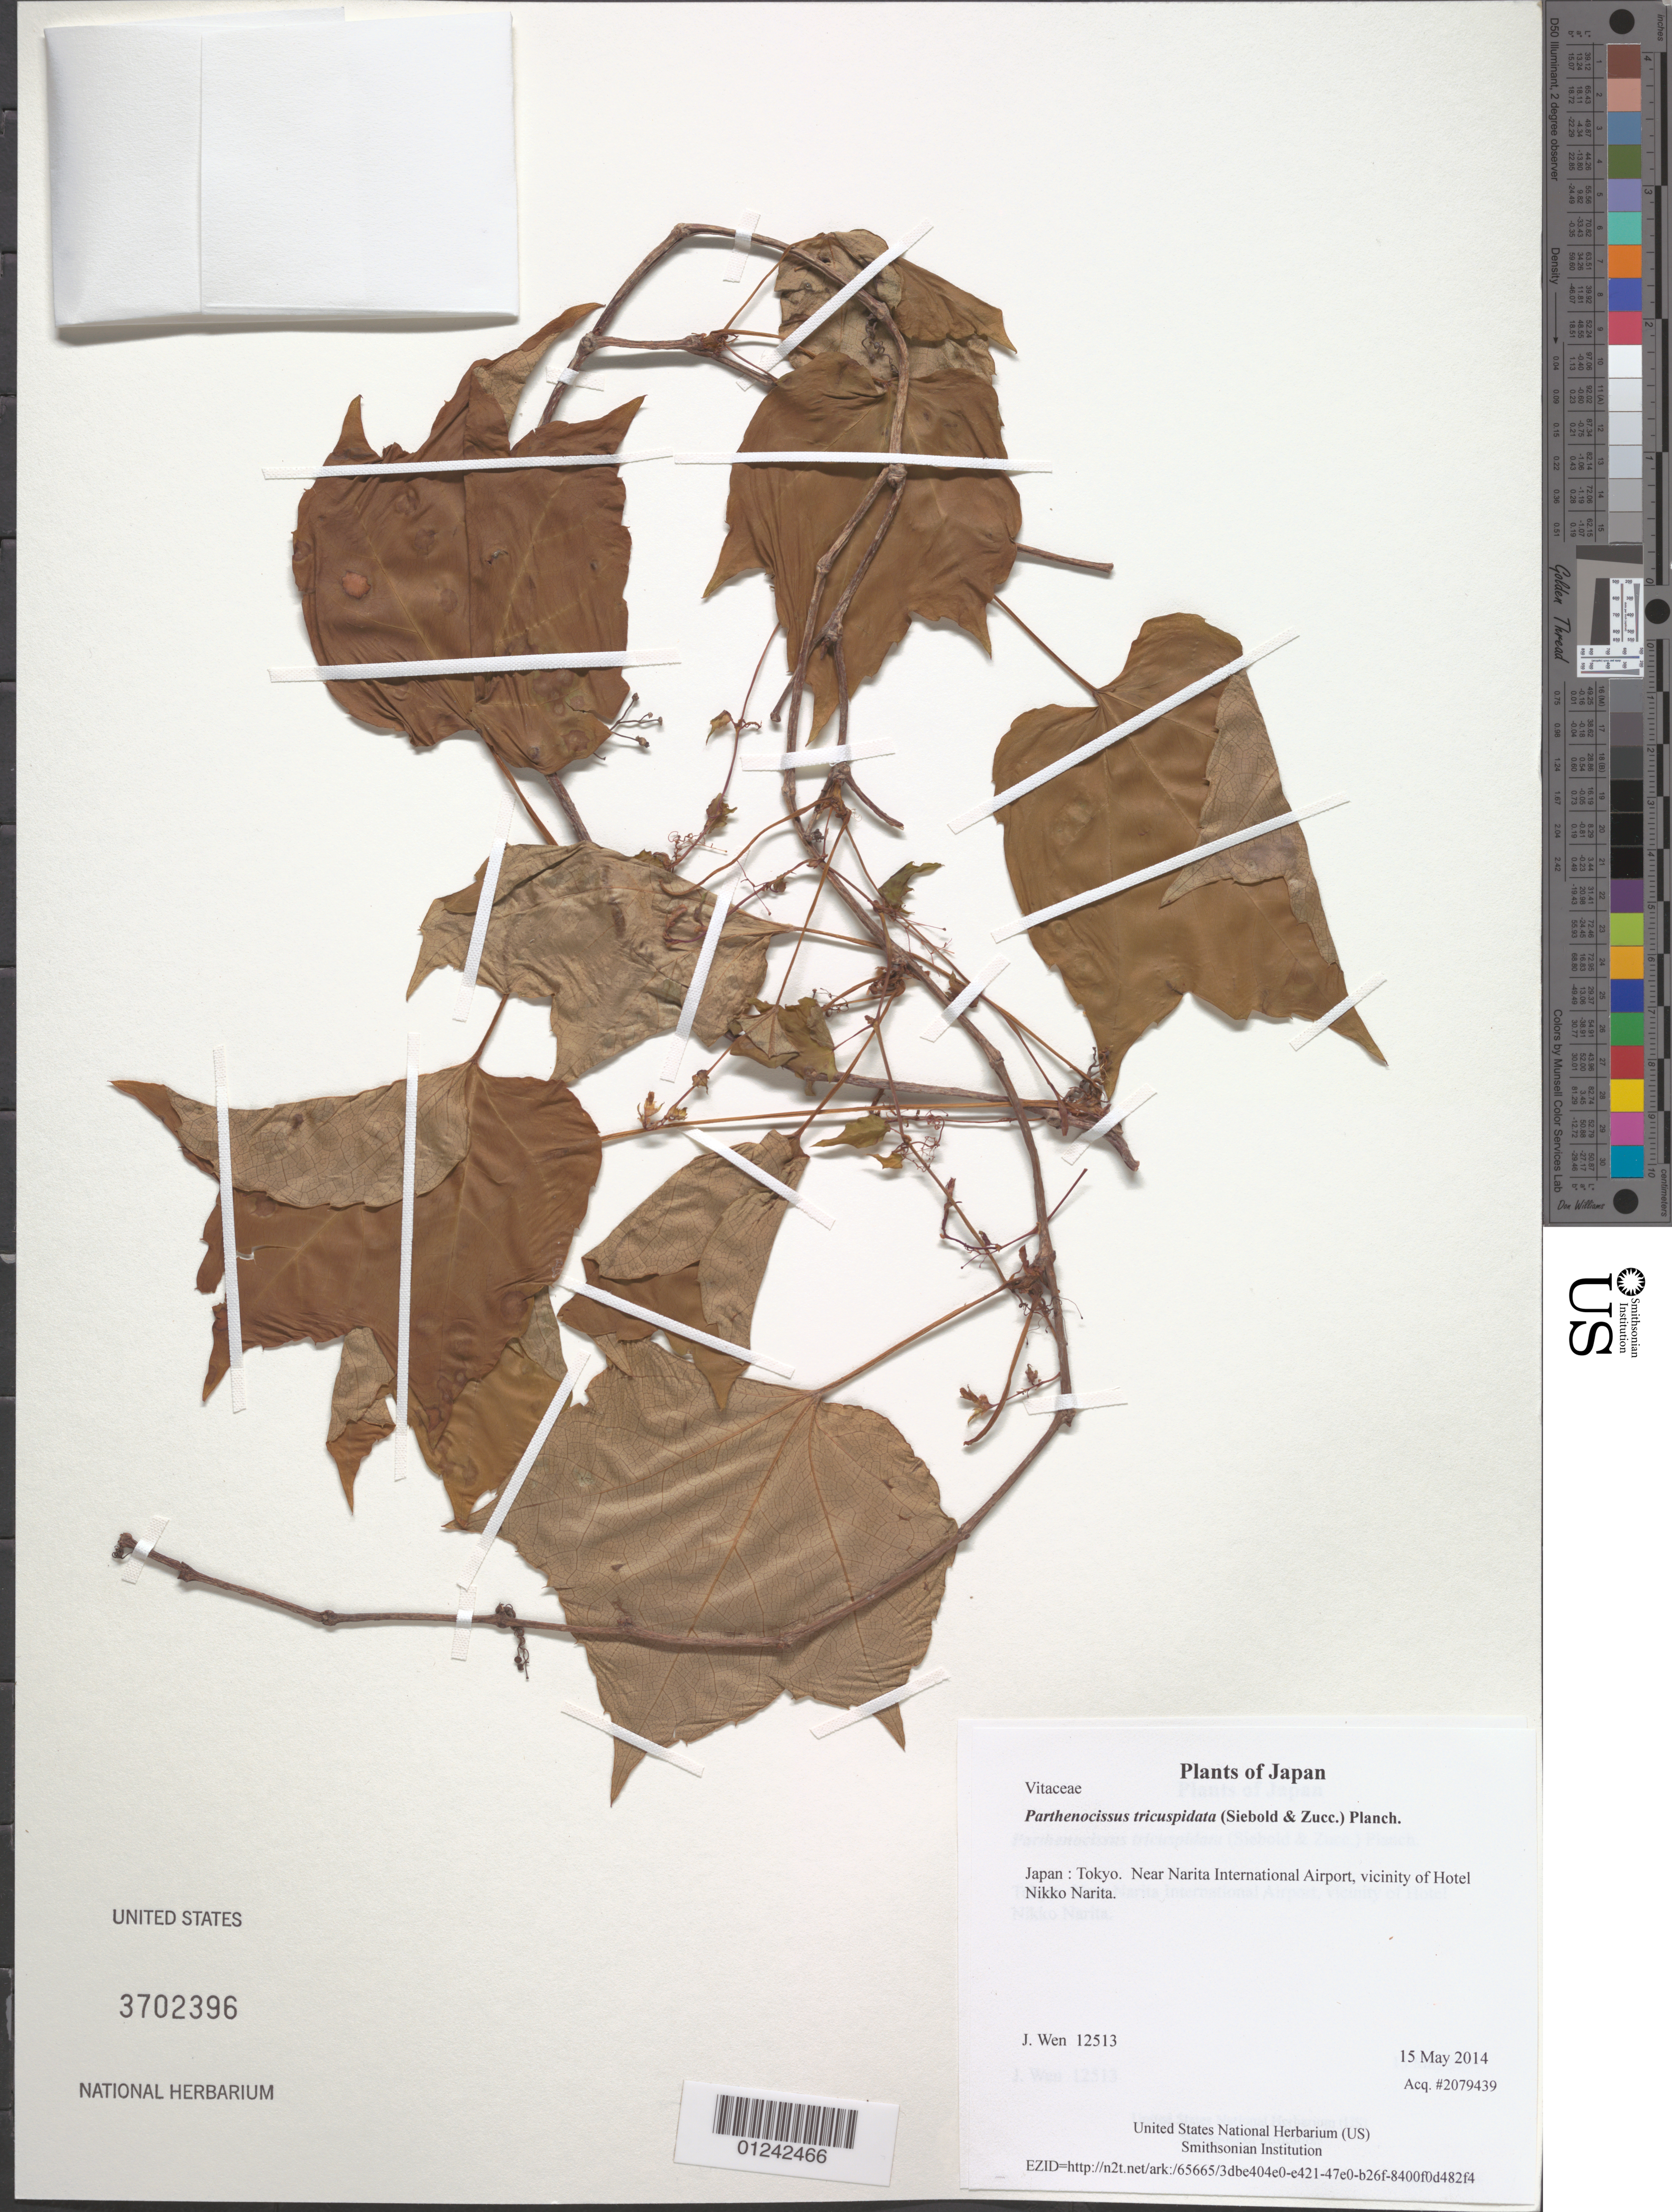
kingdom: Plantae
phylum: Tracheophyta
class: Magnoliopsida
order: Vitales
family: Vitaceae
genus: Parthenocissus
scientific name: Parthenocissus tricuspidata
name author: (Siebold & Zucc.) Planch.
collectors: J. Wen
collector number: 12513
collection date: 2014-05-15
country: Japan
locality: Tokyo. Near Narita International Airport, vicinity of Hotel Nikko Narita.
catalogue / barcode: US 3702396